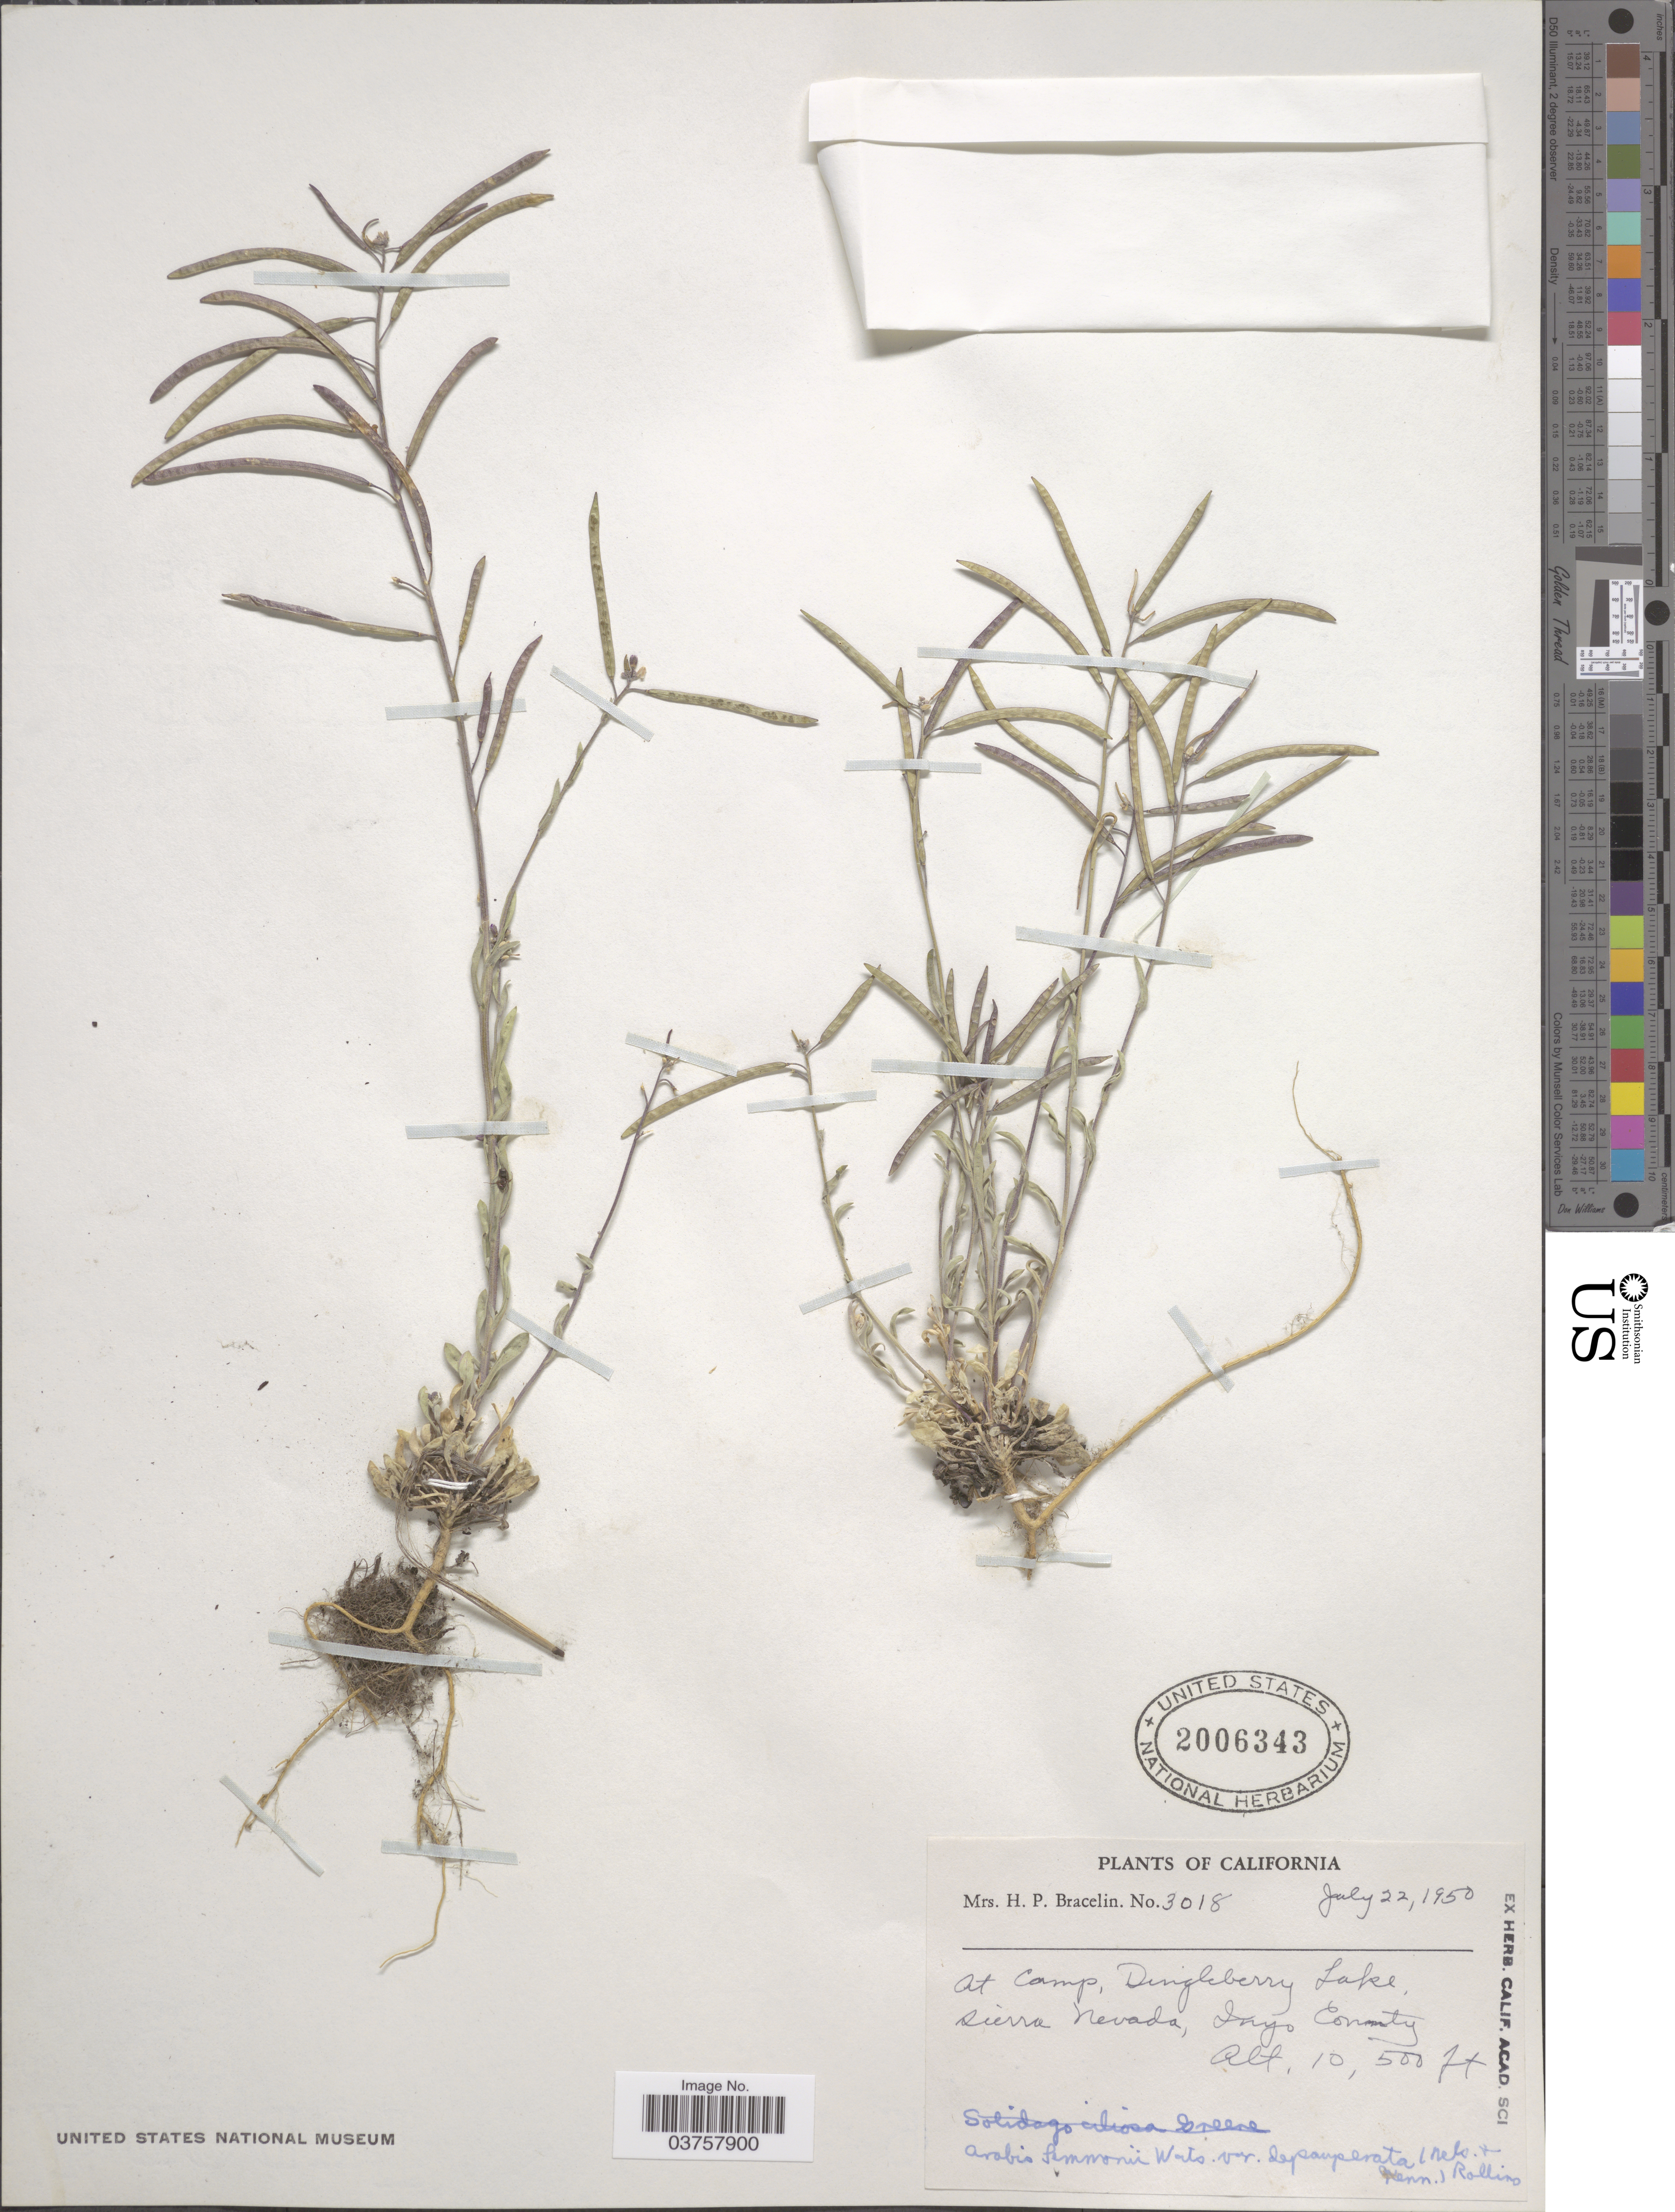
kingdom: Plantae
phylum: Tracheophyta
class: Magnoliopsida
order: Brassicales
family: Brassicaceae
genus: Arabis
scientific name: Arabis lemmonii var. depauperata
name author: (A. Nelson & P.B. Kenn.) Rollins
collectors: H. Bracelin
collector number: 3018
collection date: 1950-07-22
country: United States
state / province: California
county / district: Inyo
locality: At Camp, Dingleberry Lake, sierra Nevada, Inyo County.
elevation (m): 3200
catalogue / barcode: US 2006343